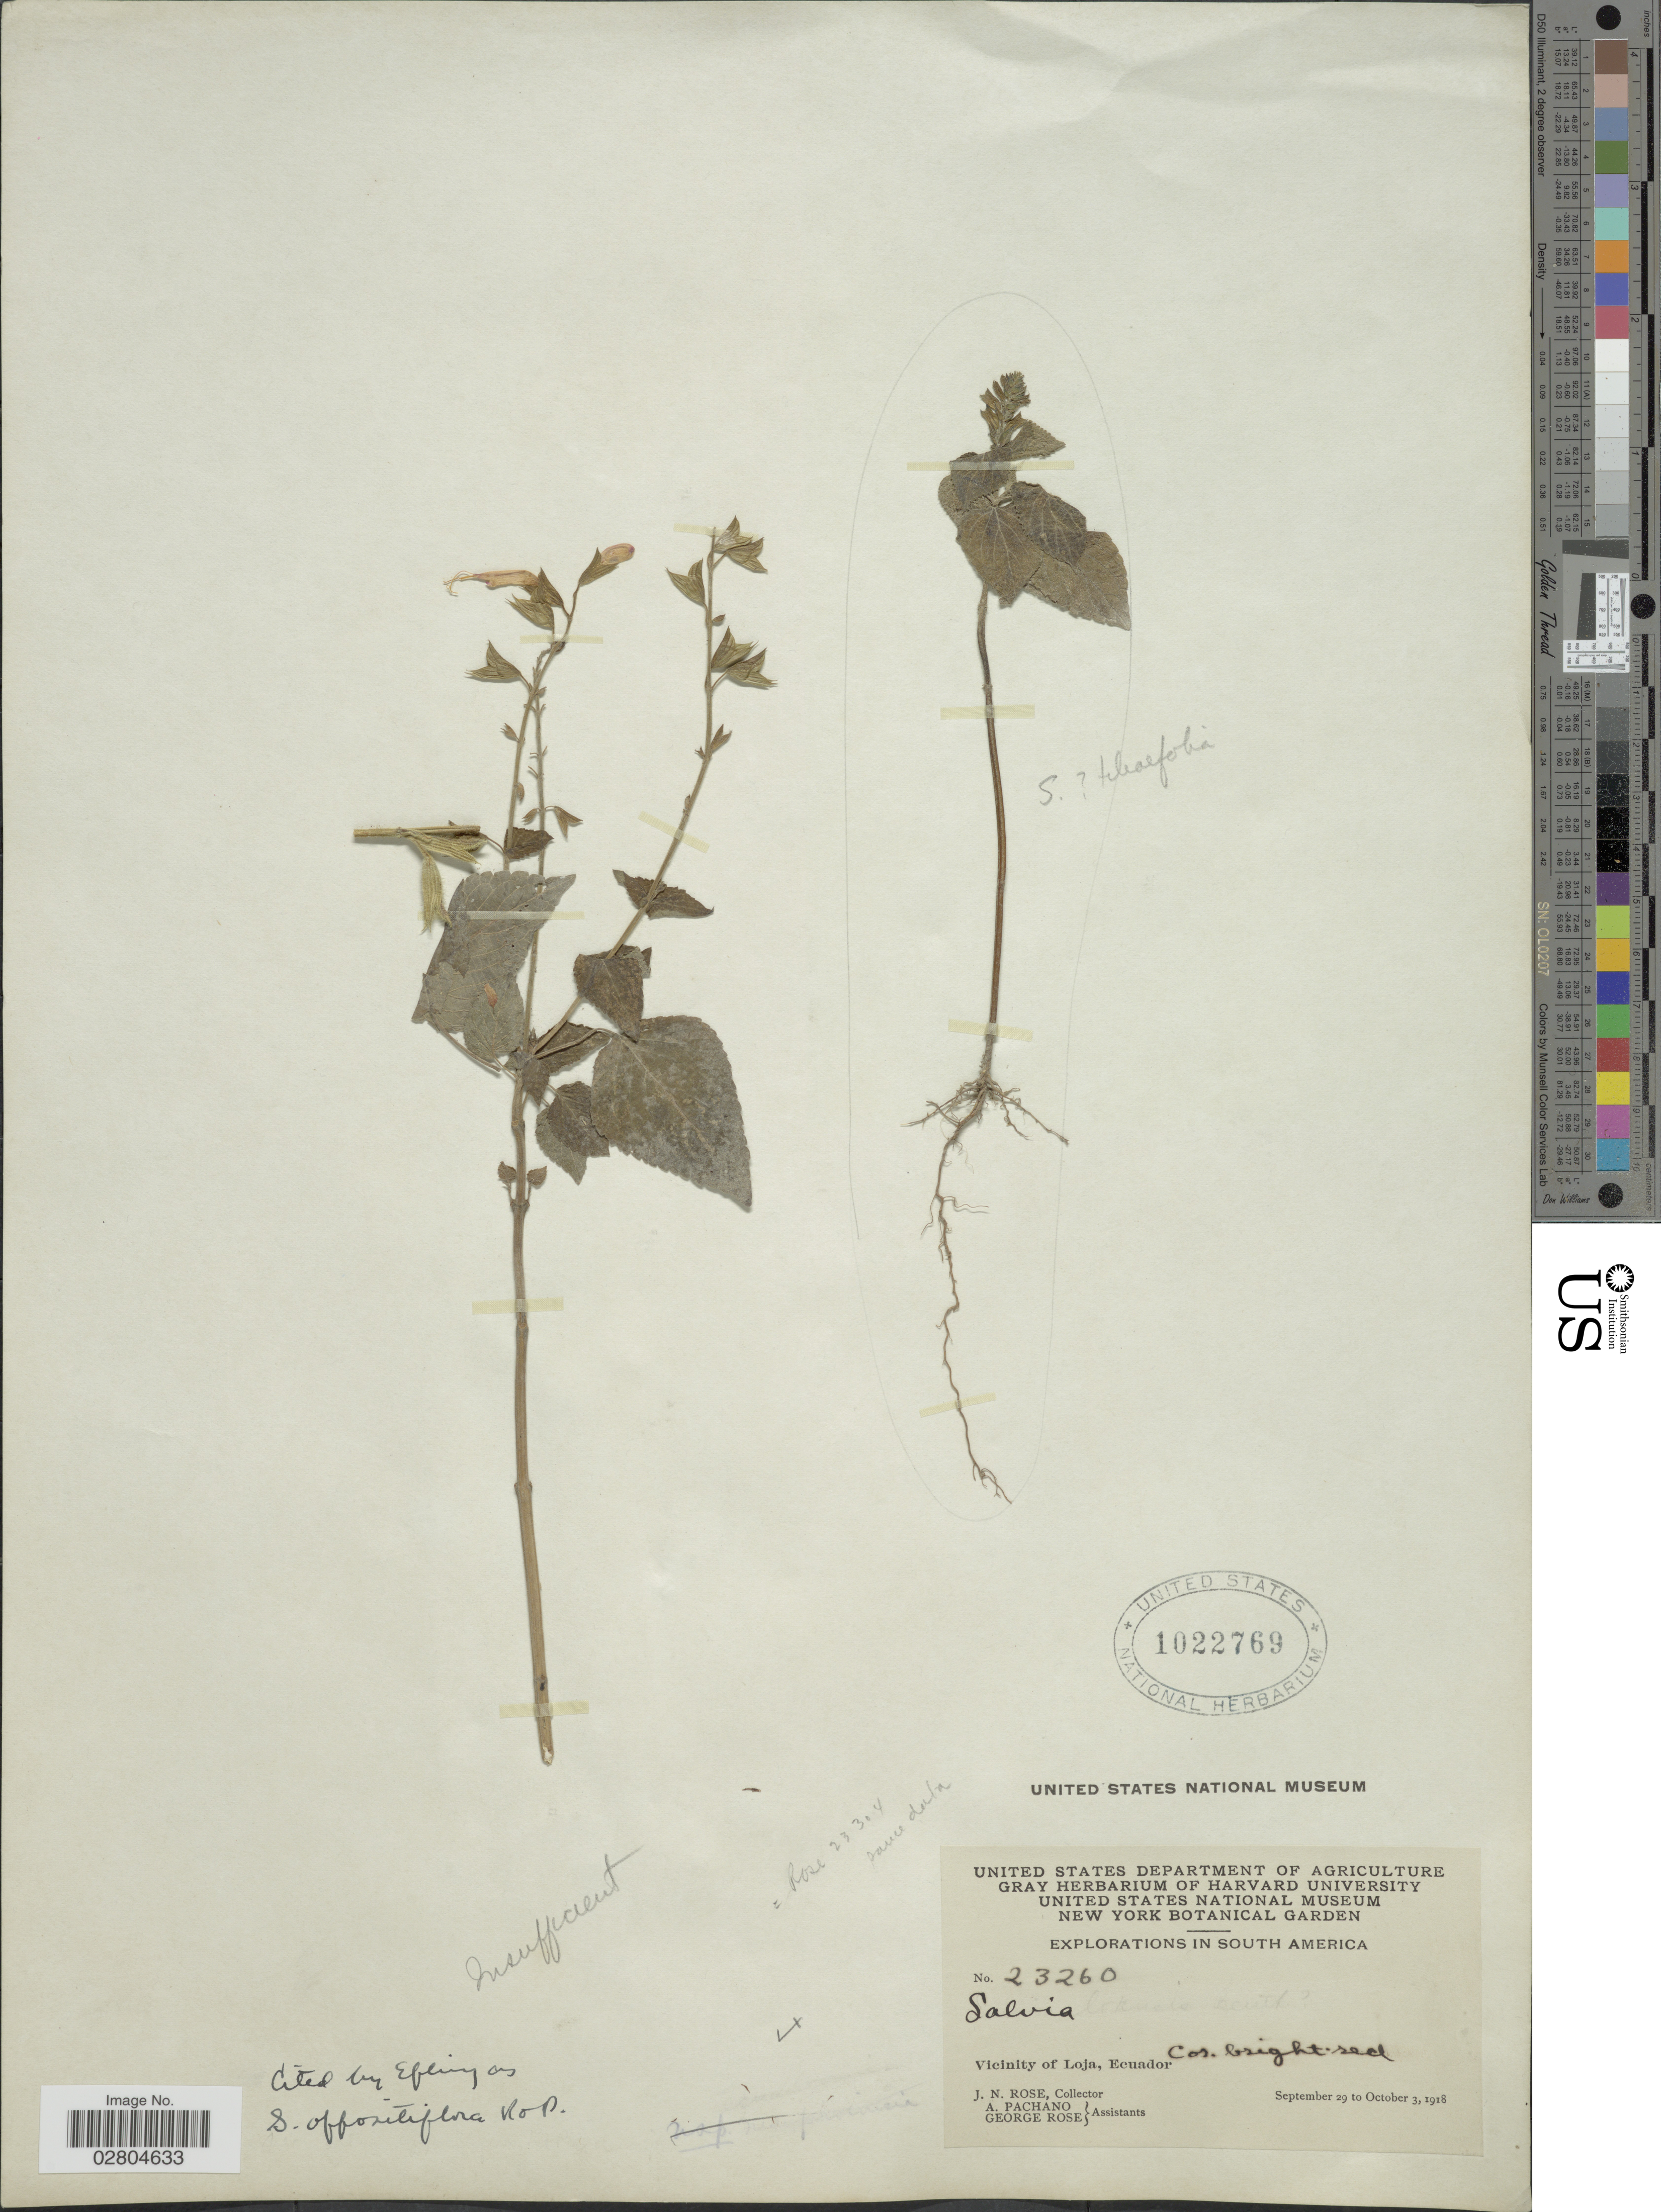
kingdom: Plantae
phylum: Tracheophyta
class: Magnoliopsida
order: Lamiales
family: Lamiaceae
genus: Salvia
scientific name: Salvia oppositiflora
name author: Ruiz & Pav.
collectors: J. N. Rose, A. Pachano & G. Rose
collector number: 23260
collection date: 1918-09-29/1918-10-03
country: Ecuador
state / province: Loja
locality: South America. Vicinity of Loja.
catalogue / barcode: US 1022769